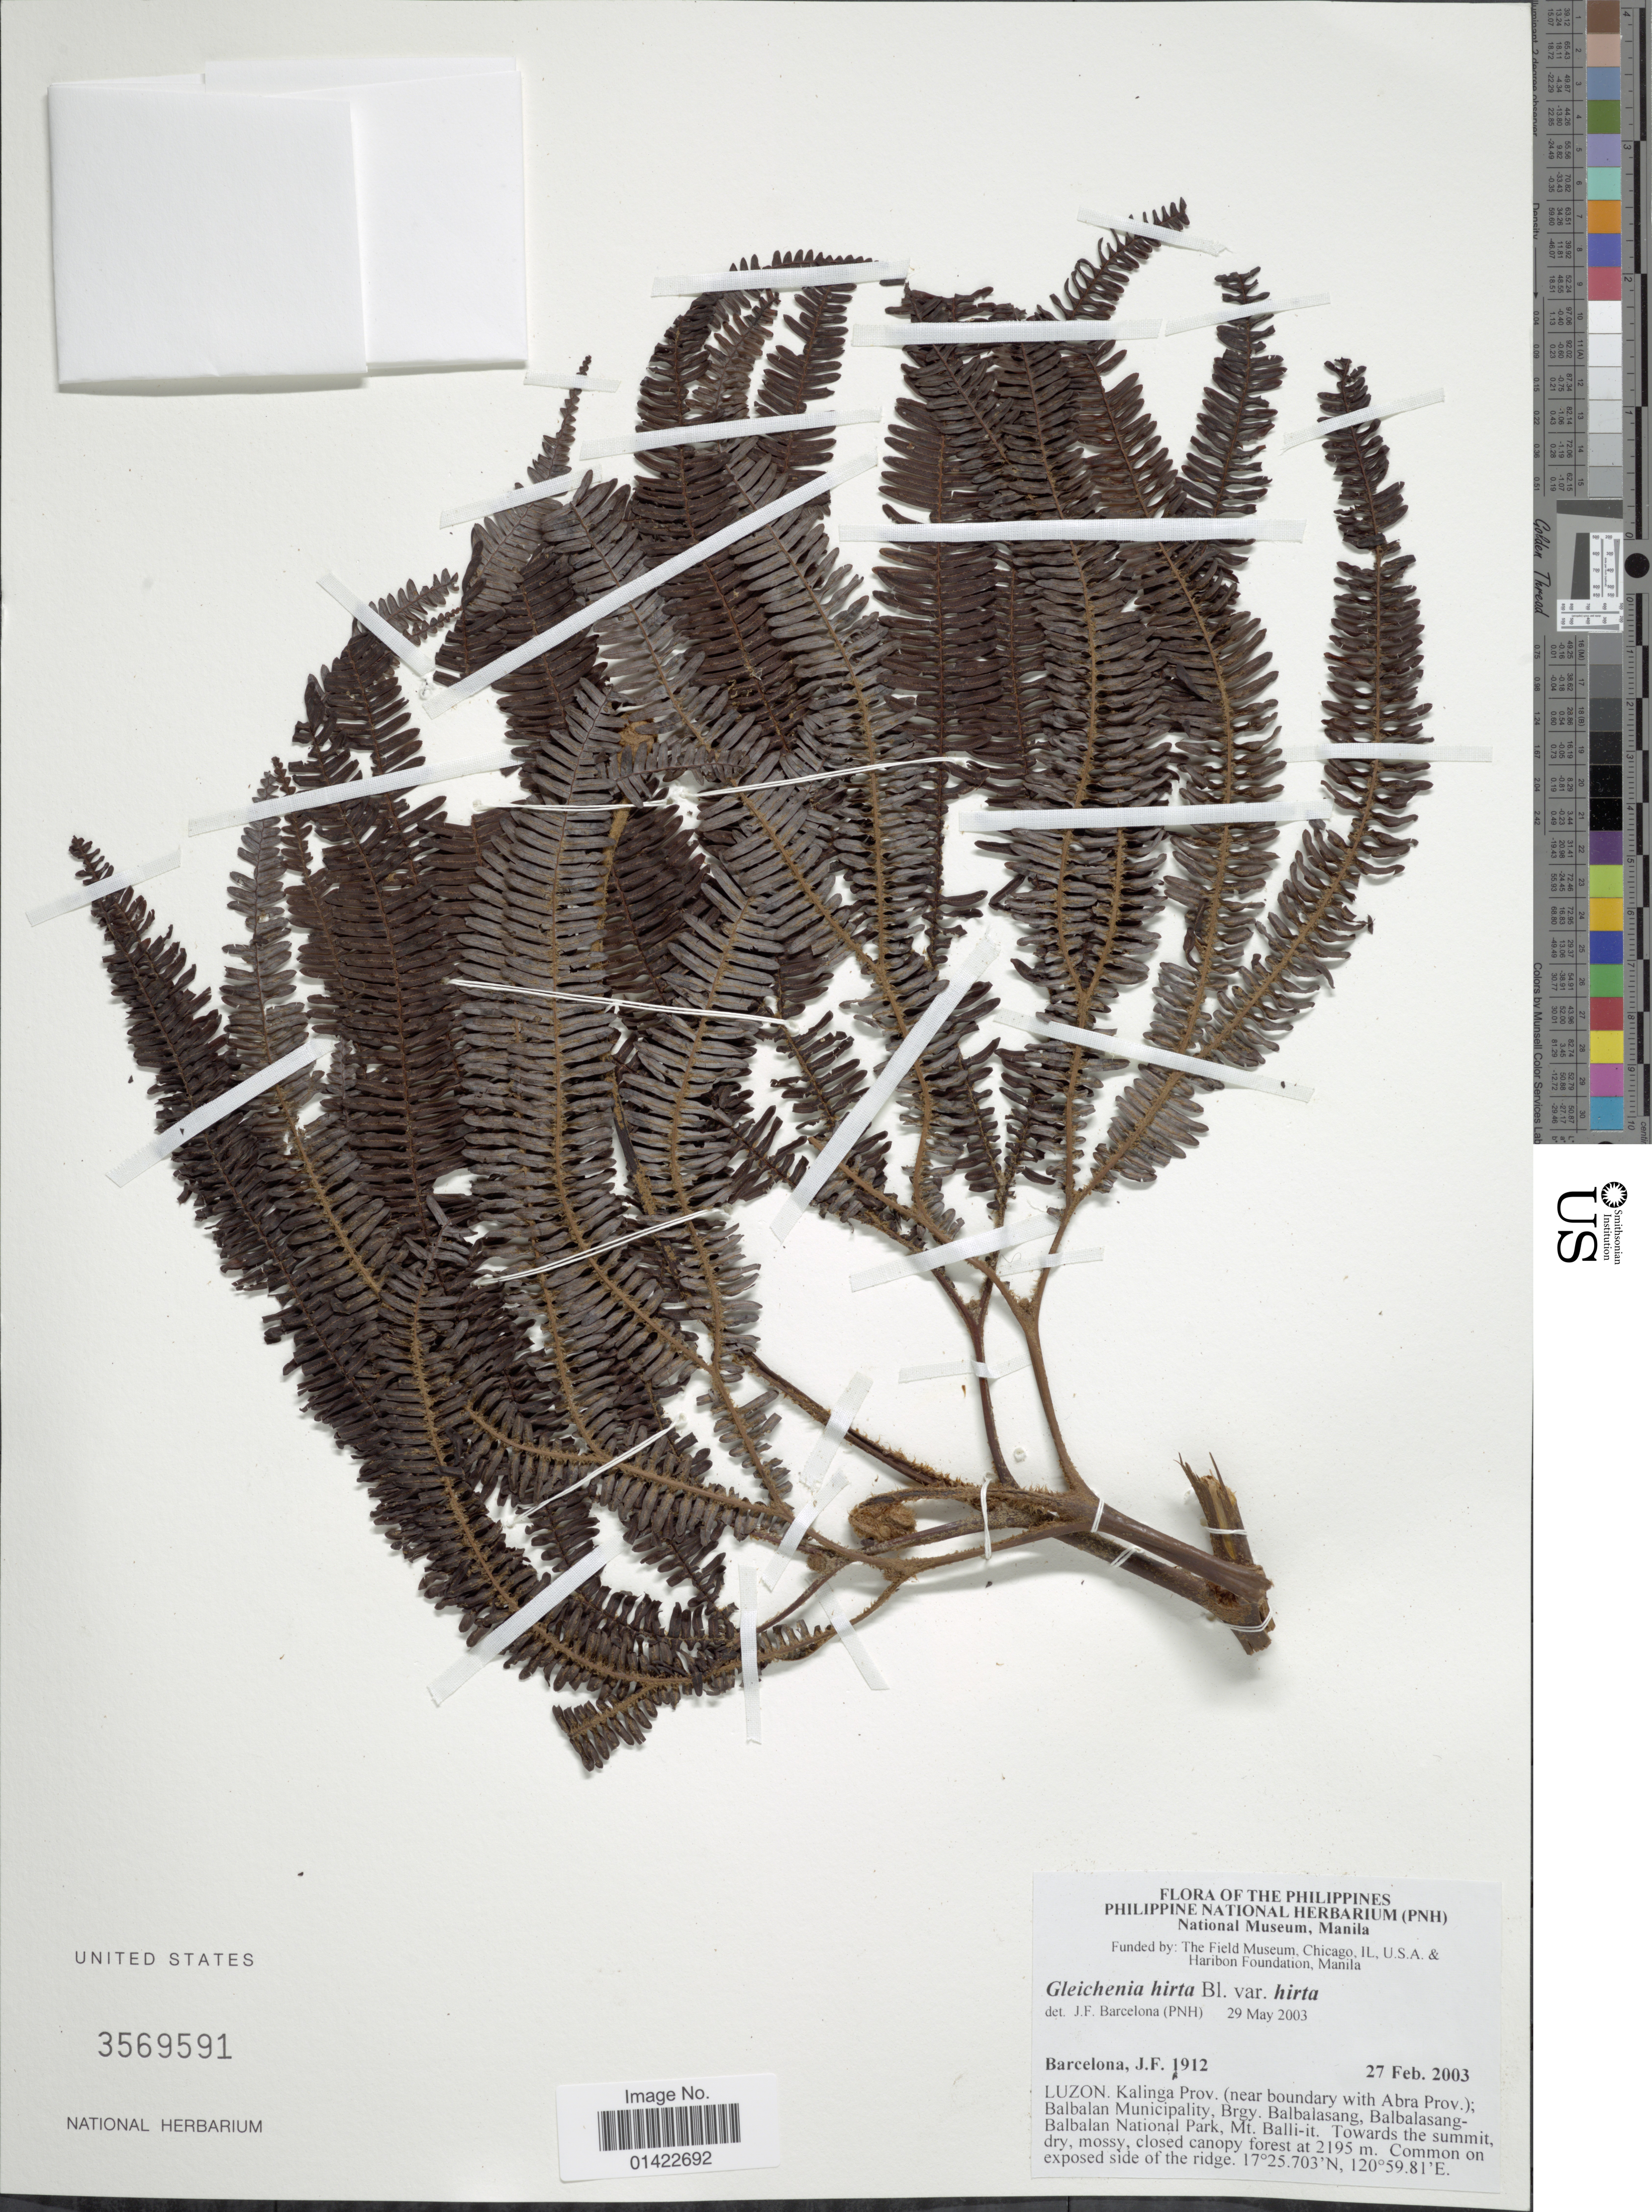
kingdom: Plantae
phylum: Tracheophyta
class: Polypodiopsida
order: Gleicheniales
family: Gleicheniaceae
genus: Sticherus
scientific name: Sticherus hirtus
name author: (Blume) Ching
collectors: J. F. Barcelona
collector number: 1912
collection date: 2003-02-27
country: Philippines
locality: Luzon. Kalinga Prov (near Boundary with Abra Prov.); Balbalan Municipality, Brgy. Balbalasang, Balbalasang-Balbalan National park, Mt. Balli-it.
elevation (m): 2195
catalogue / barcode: US 3569591